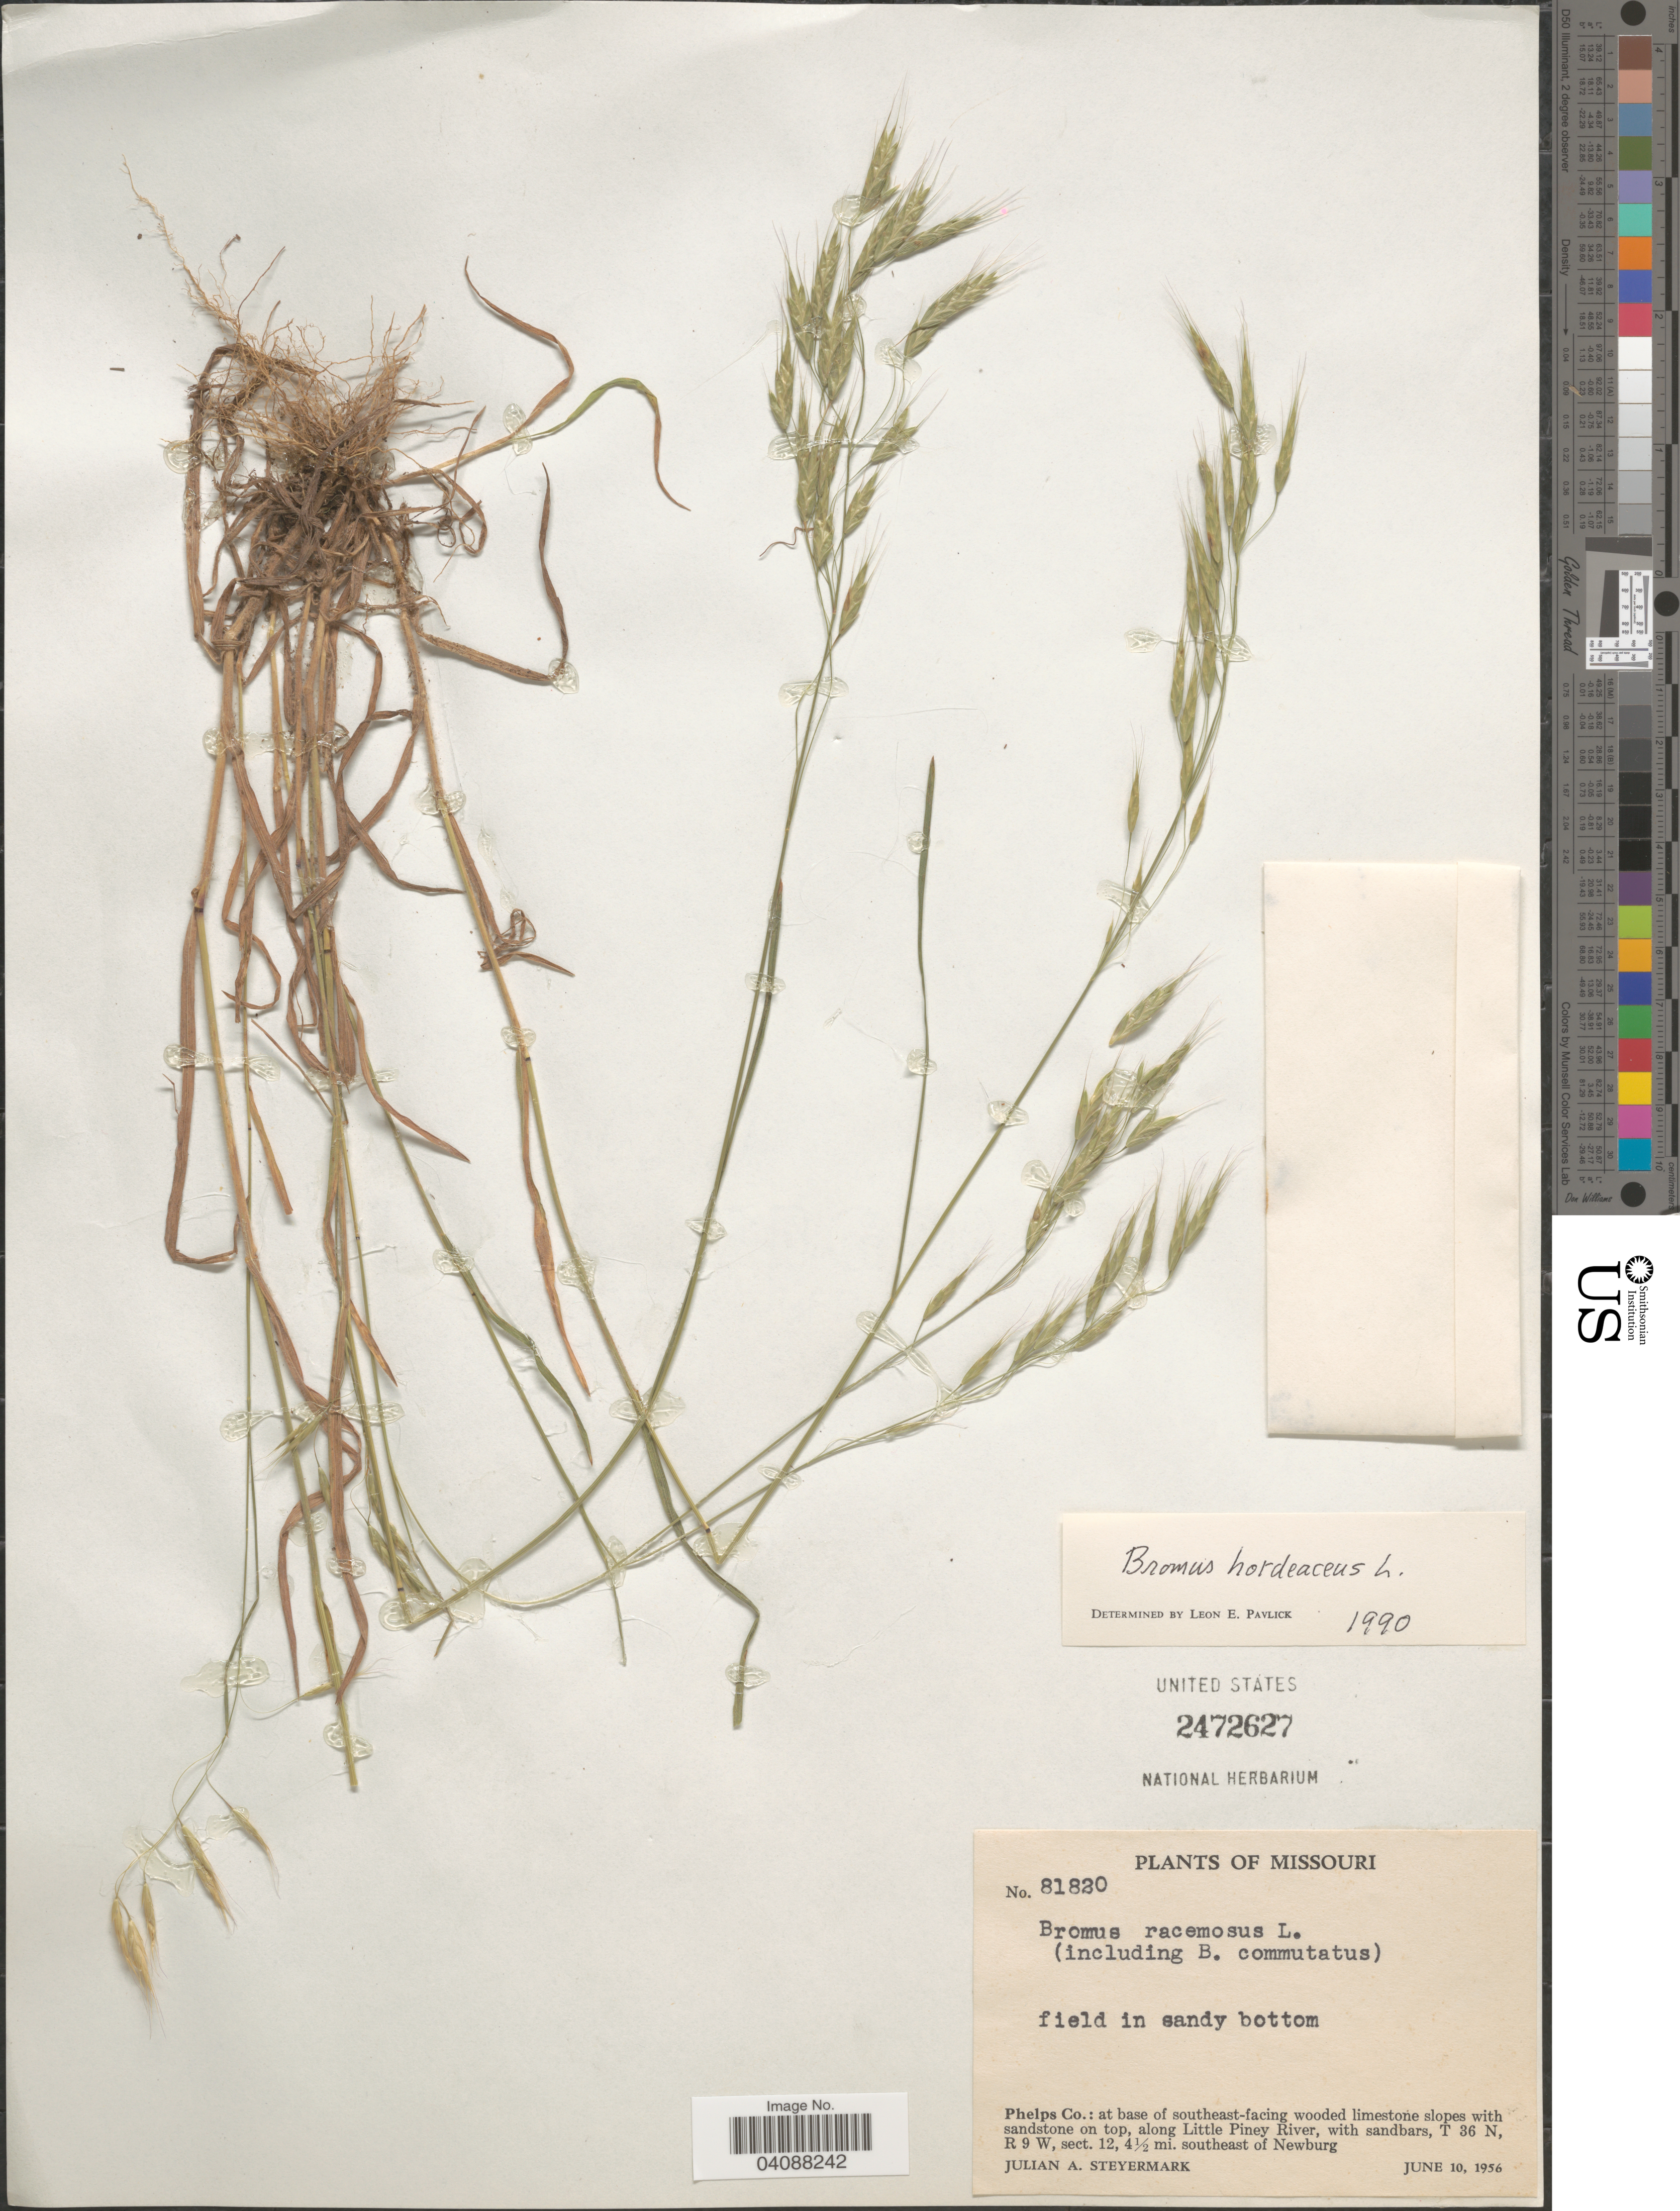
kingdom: Plantae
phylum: Tracheophyta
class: Liliopsida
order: Poales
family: Poaceae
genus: Bromus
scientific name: Bromus racemosus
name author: L.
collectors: J. Steyermark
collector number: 81820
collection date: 1956-06-10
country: United States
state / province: Missouri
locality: Phelps Co.: at base of southeast-facing wooded limestone slopes with sandstone on top, along Little Piney River, with sandbars, T 36 N, R 9 W, sect. 12, 4½ mi. southeast of Newburg.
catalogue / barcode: US 2472627